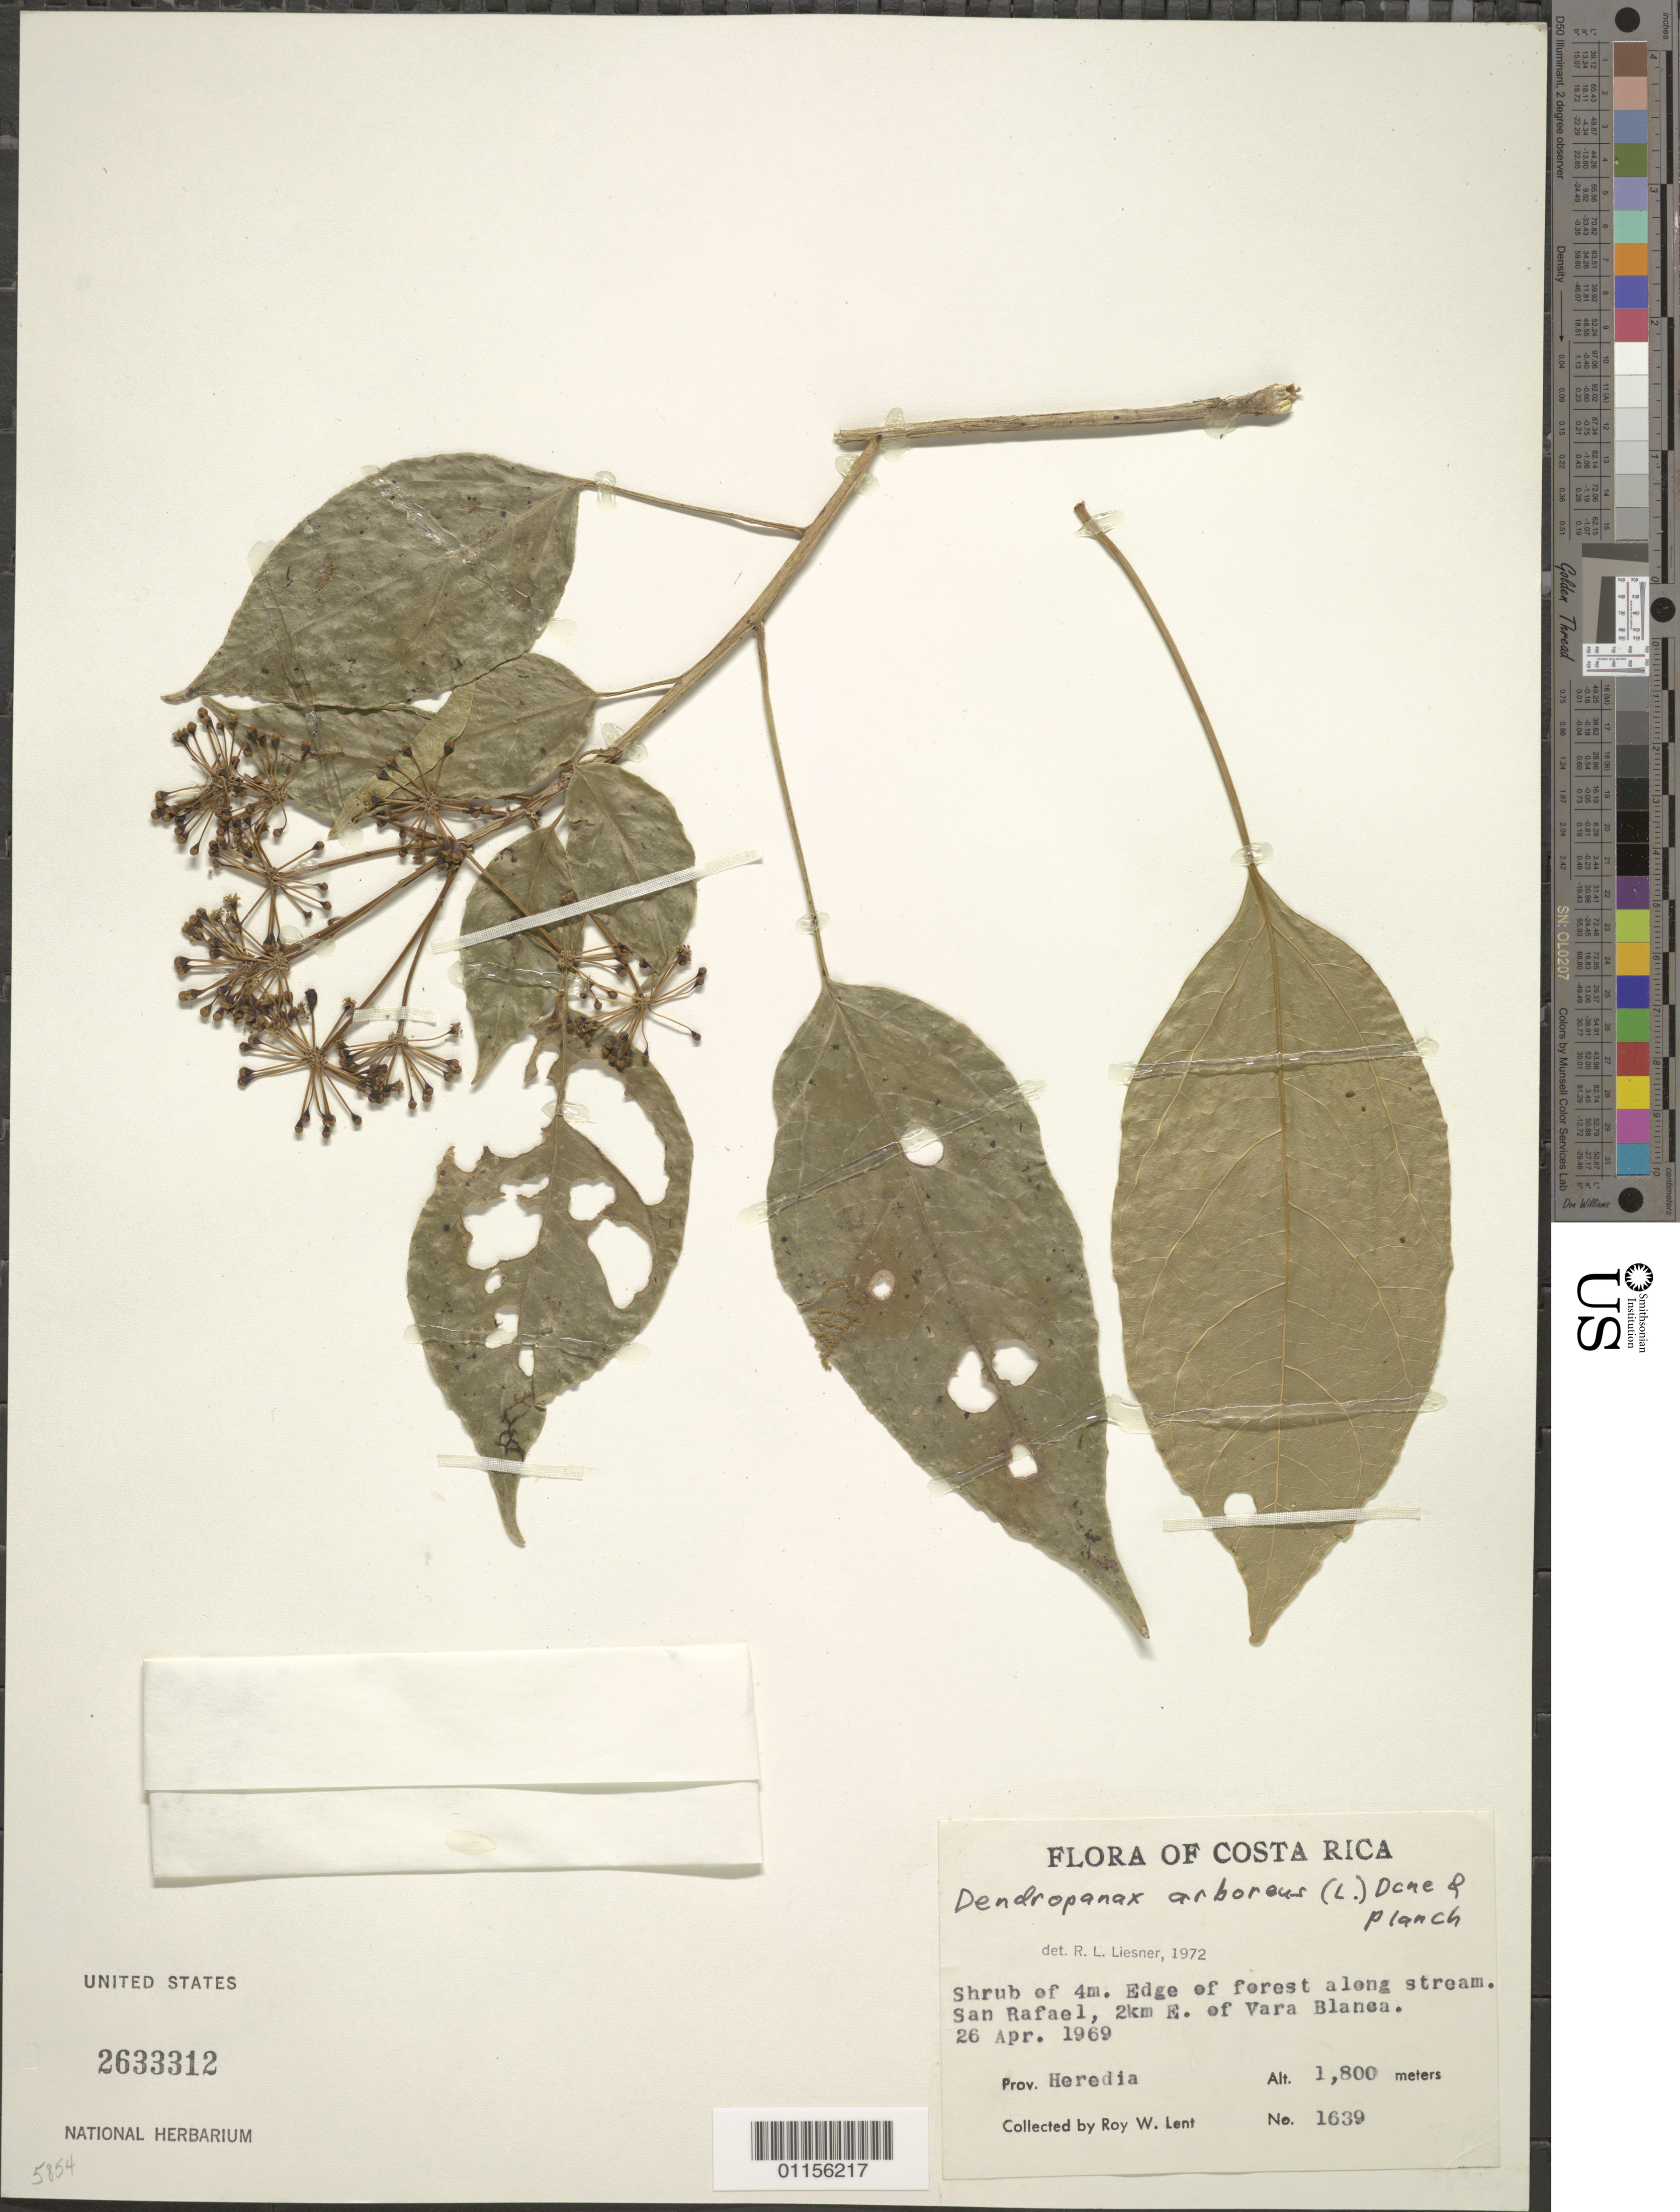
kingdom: Plantae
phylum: Tracheophyta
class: Magnoliopsida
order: Apiales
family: Araliaceae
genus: Dendropanax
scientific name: Dendropanax arboreus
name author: (L.) Decne. & Planch.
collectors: R. W. Lent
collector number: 1639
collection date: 1969-04-26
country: Costa Rica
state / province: Heredia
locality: San Rafael, 2 km E of Vara Blanca.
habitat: Shrub. Edge of forest along stream.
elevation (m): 1800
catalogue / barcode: US 2633312